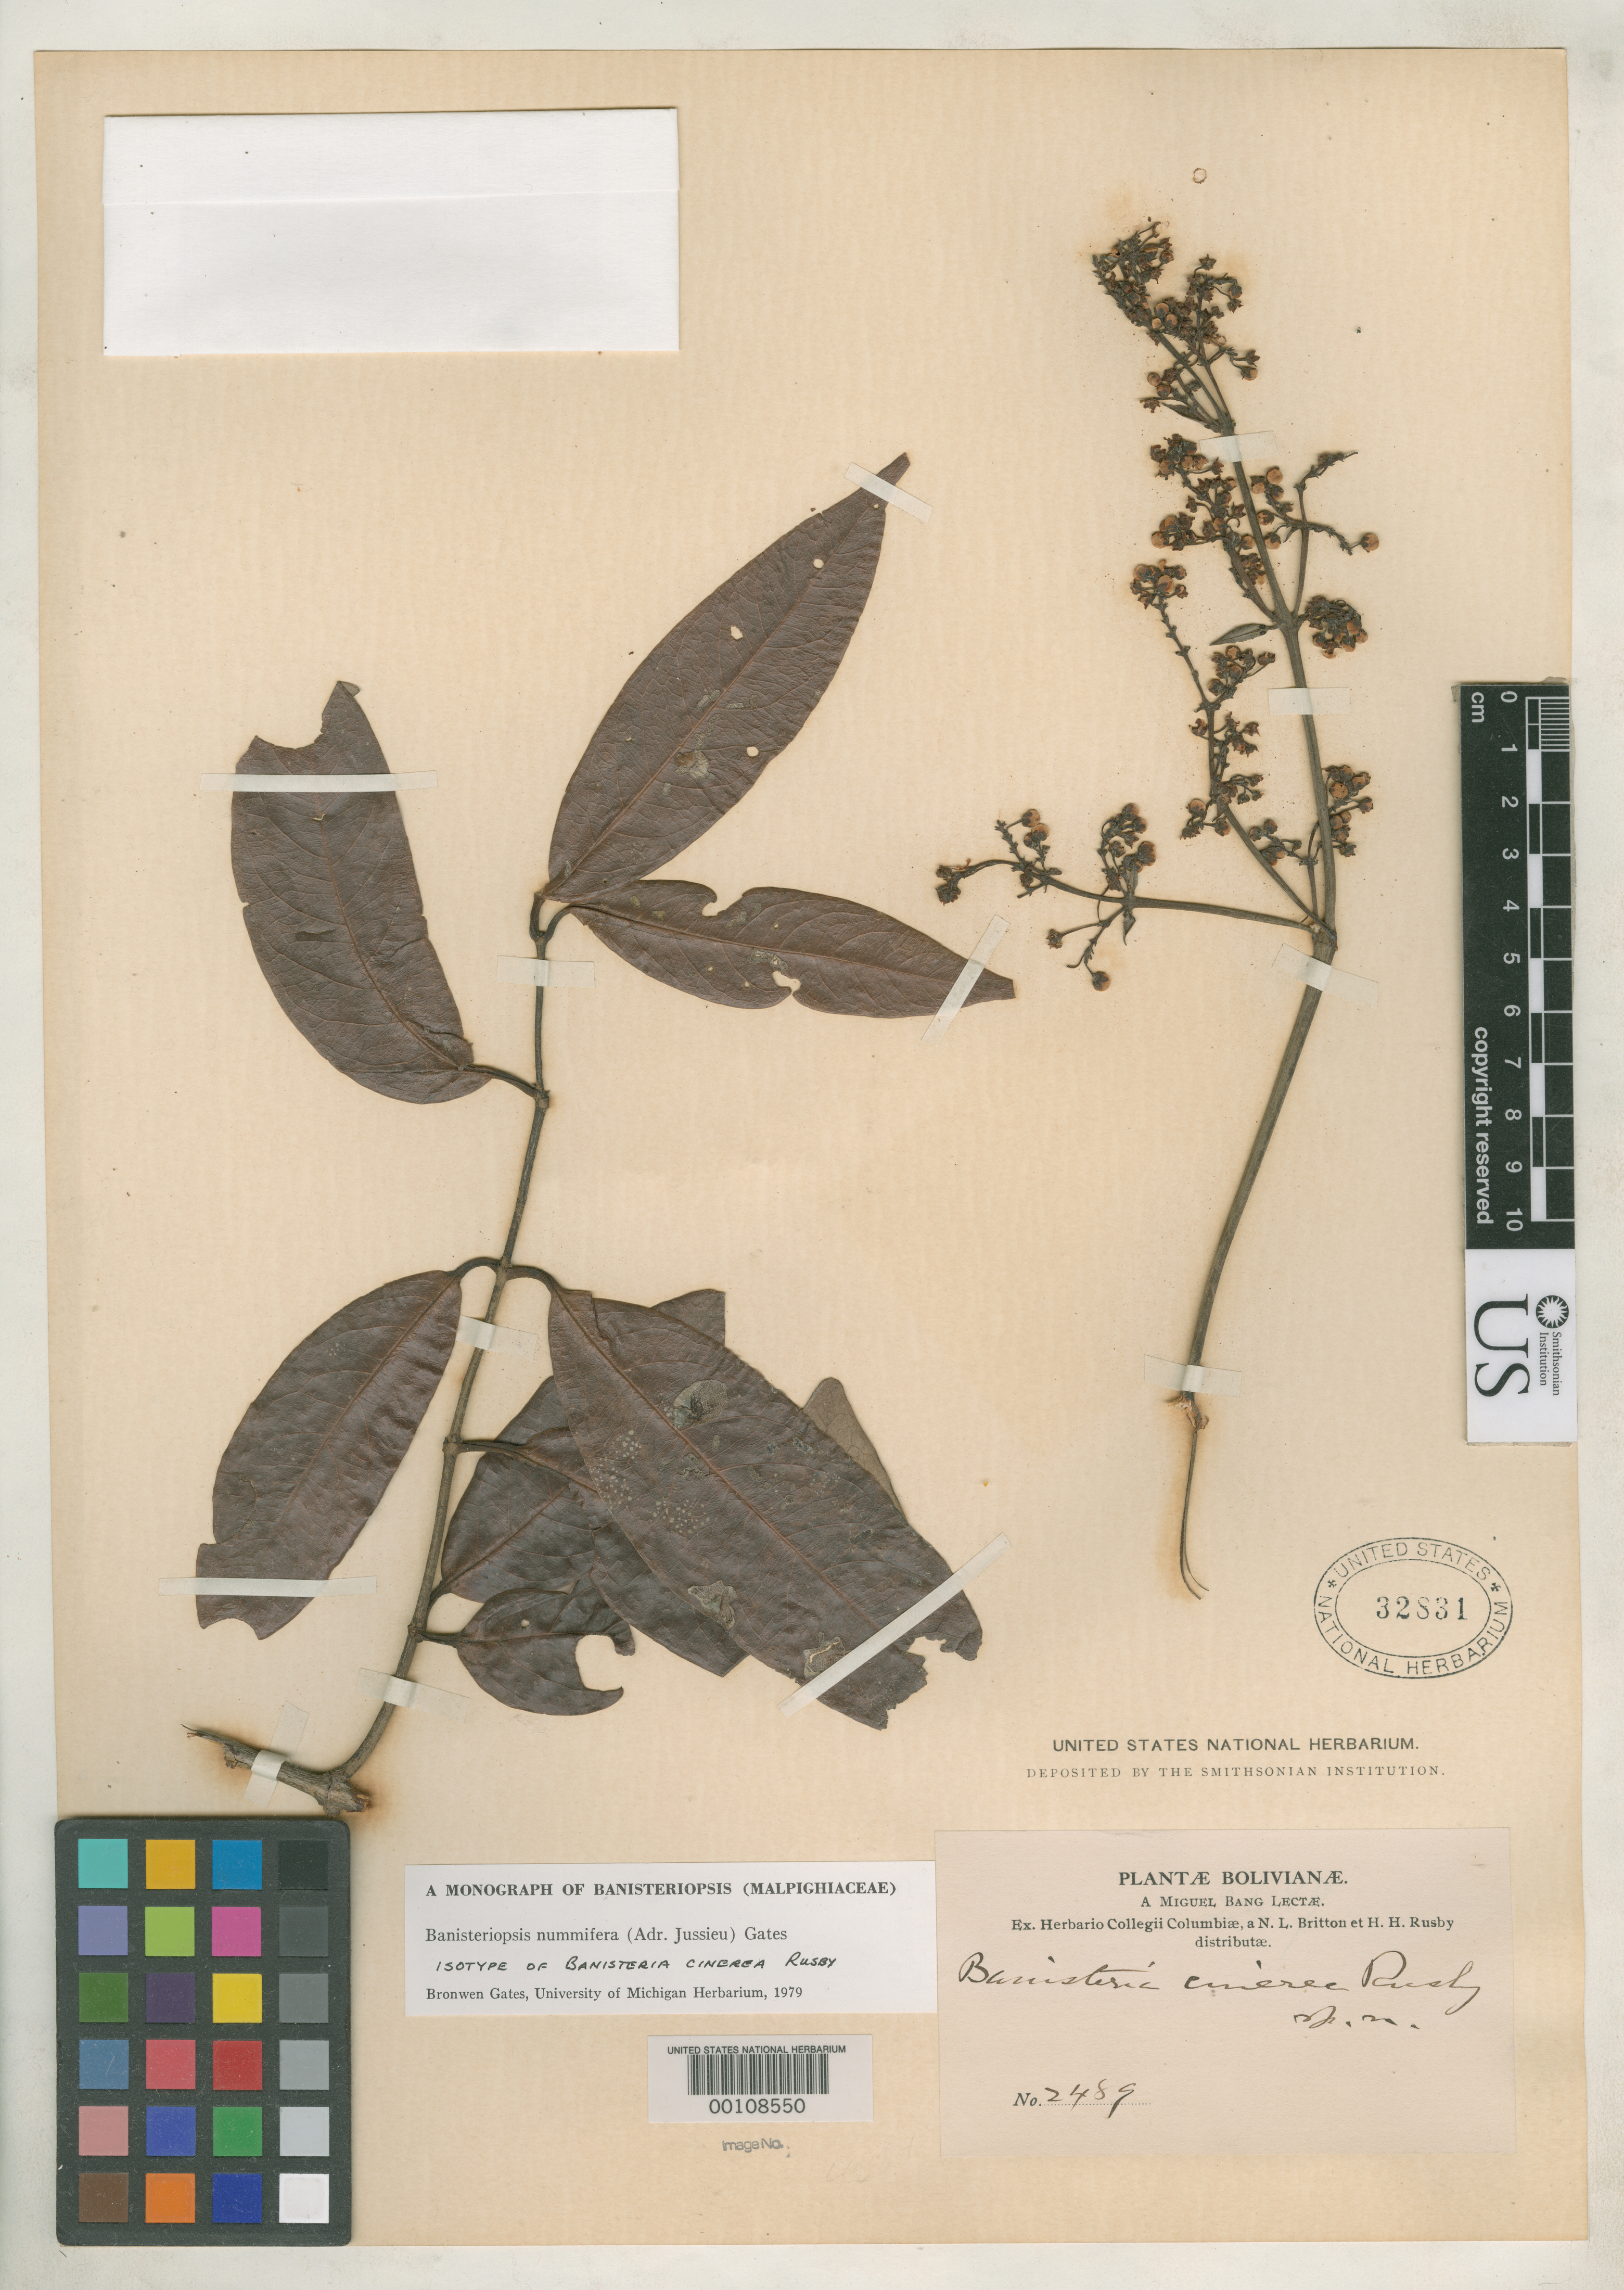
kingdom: Plantae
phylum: Tracheophyta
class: Magnoliopsida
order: Malpighiales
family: Malpighiaceae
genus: Banisteria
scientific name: Banisteria cinerea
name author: Rusby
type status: Isotype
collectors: M. Bang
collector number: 2489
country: Bolivia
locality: Unduavi.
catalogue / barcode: US 32831